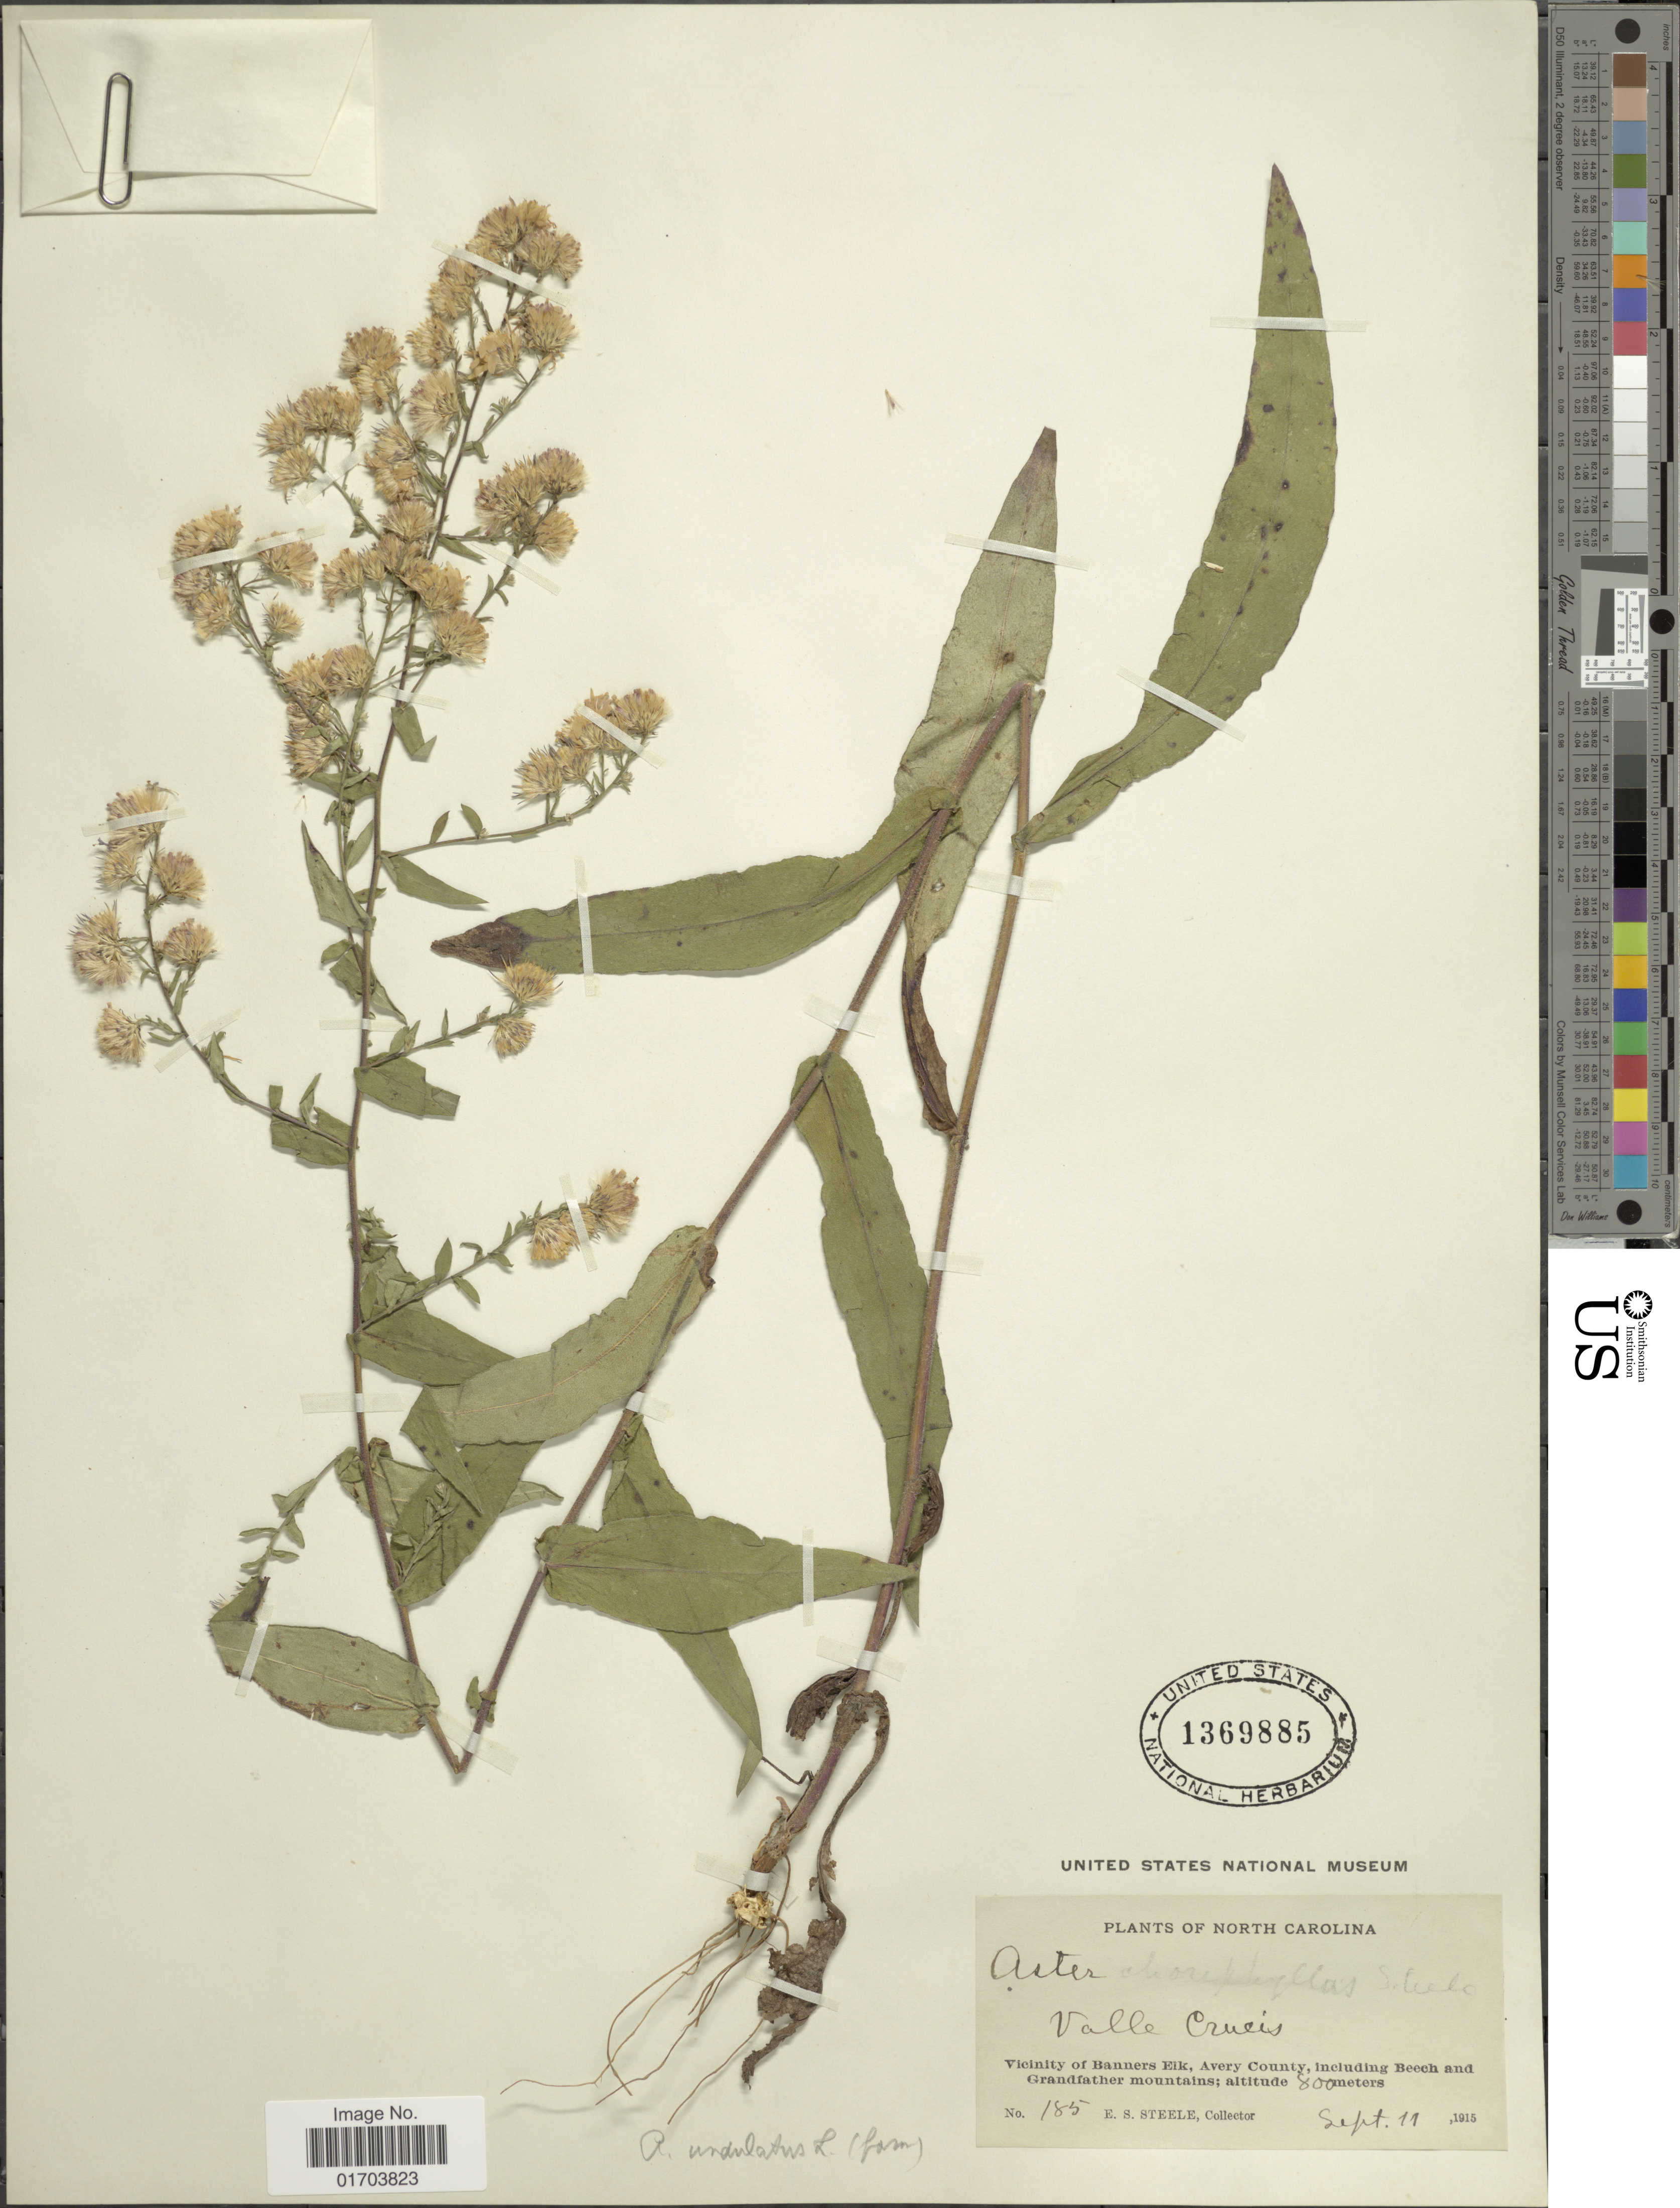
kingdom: Plantae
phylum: Tracheophyta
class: Magnoliopsida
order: Asterales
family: Asteraceae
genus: Symphyotrichum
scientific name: Symphyotrichum undulatum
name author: (L.) G.L. Nesom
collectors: E. Steele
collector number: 185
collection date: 1915-09-11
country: United States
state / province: North Carolina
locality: Valle Crucis, Vicinity of Banners Elk, Avery County, including Beech and Grandfather mountains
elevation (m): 800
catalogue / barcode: US 1369885